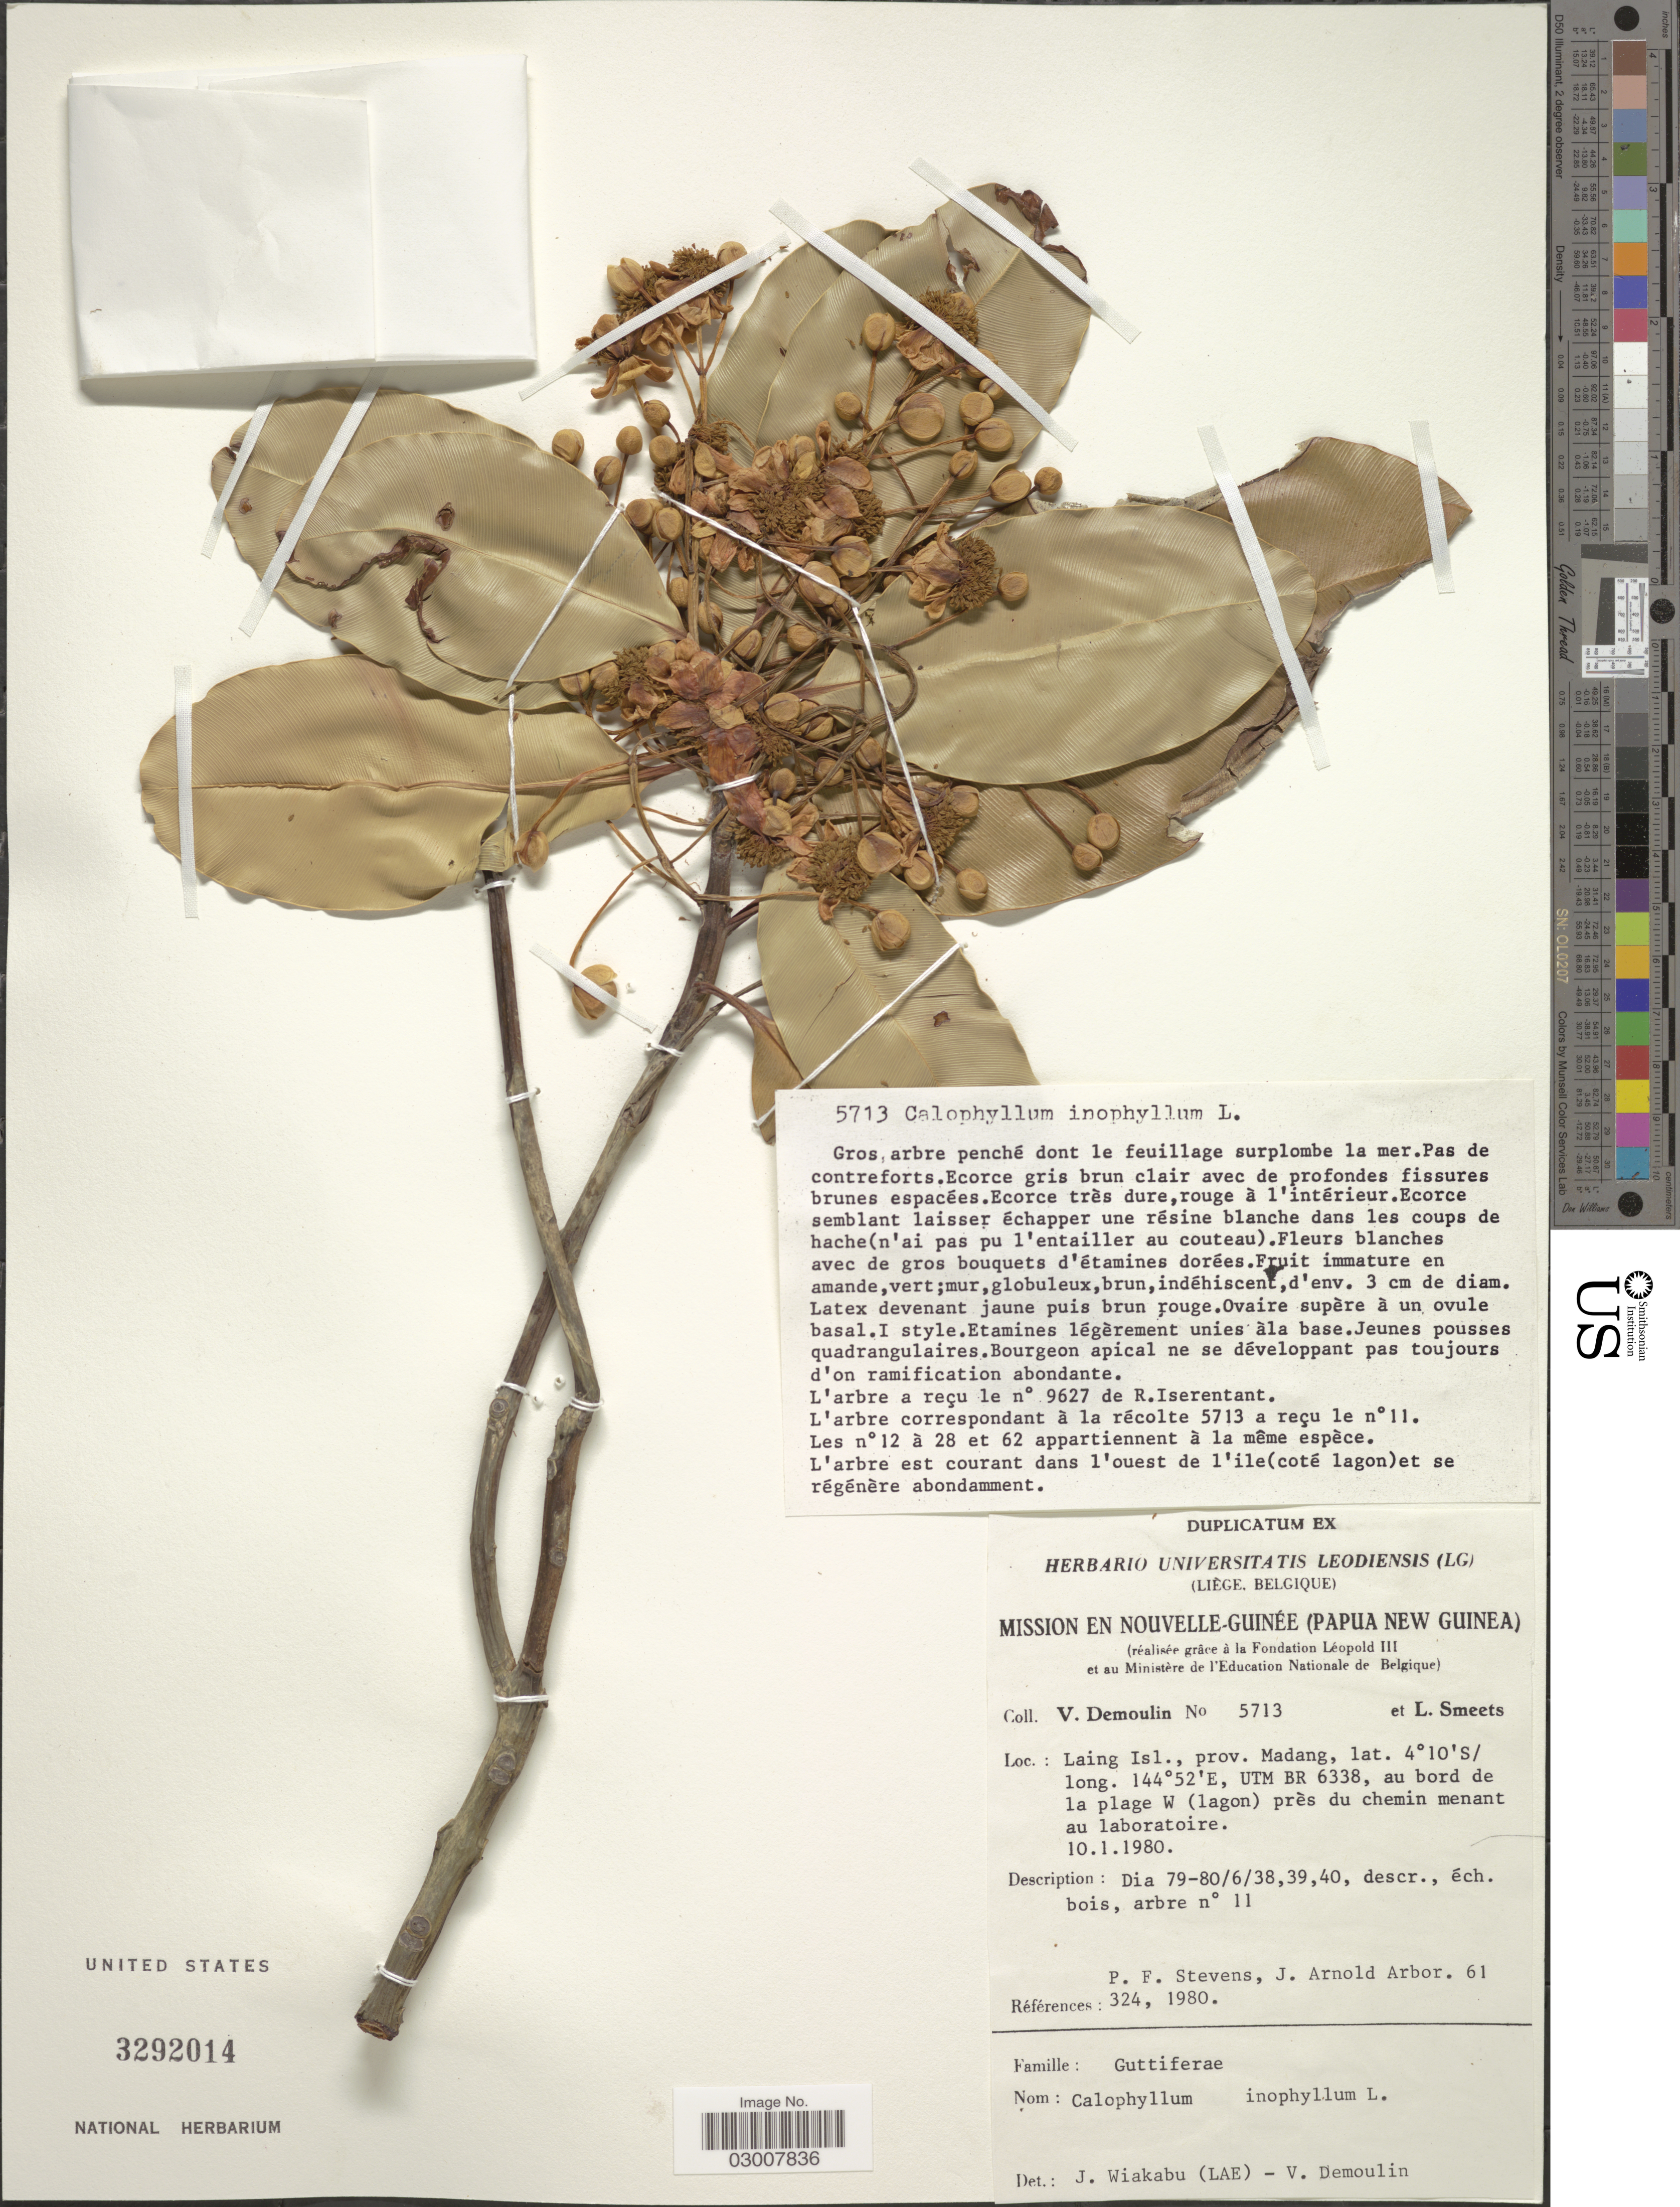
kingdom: Plantae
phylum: Tracheophyta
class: Magnoliopsida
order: Malpighiales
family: Calophyllaceae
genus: Calophyllum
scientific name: Calophyllum inophyllum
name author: L.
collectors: V. Demoulin & L. Smeets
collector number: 5713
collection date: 1980-01-10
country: Papua New Guinea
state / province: Madang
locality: Nouvelle-Guinée. Laing Isl., prov. Madang. UTM BR 6338, au bord de la plage W (lagon) près du chemin menant au laboratoire.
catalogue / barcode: US 3292014